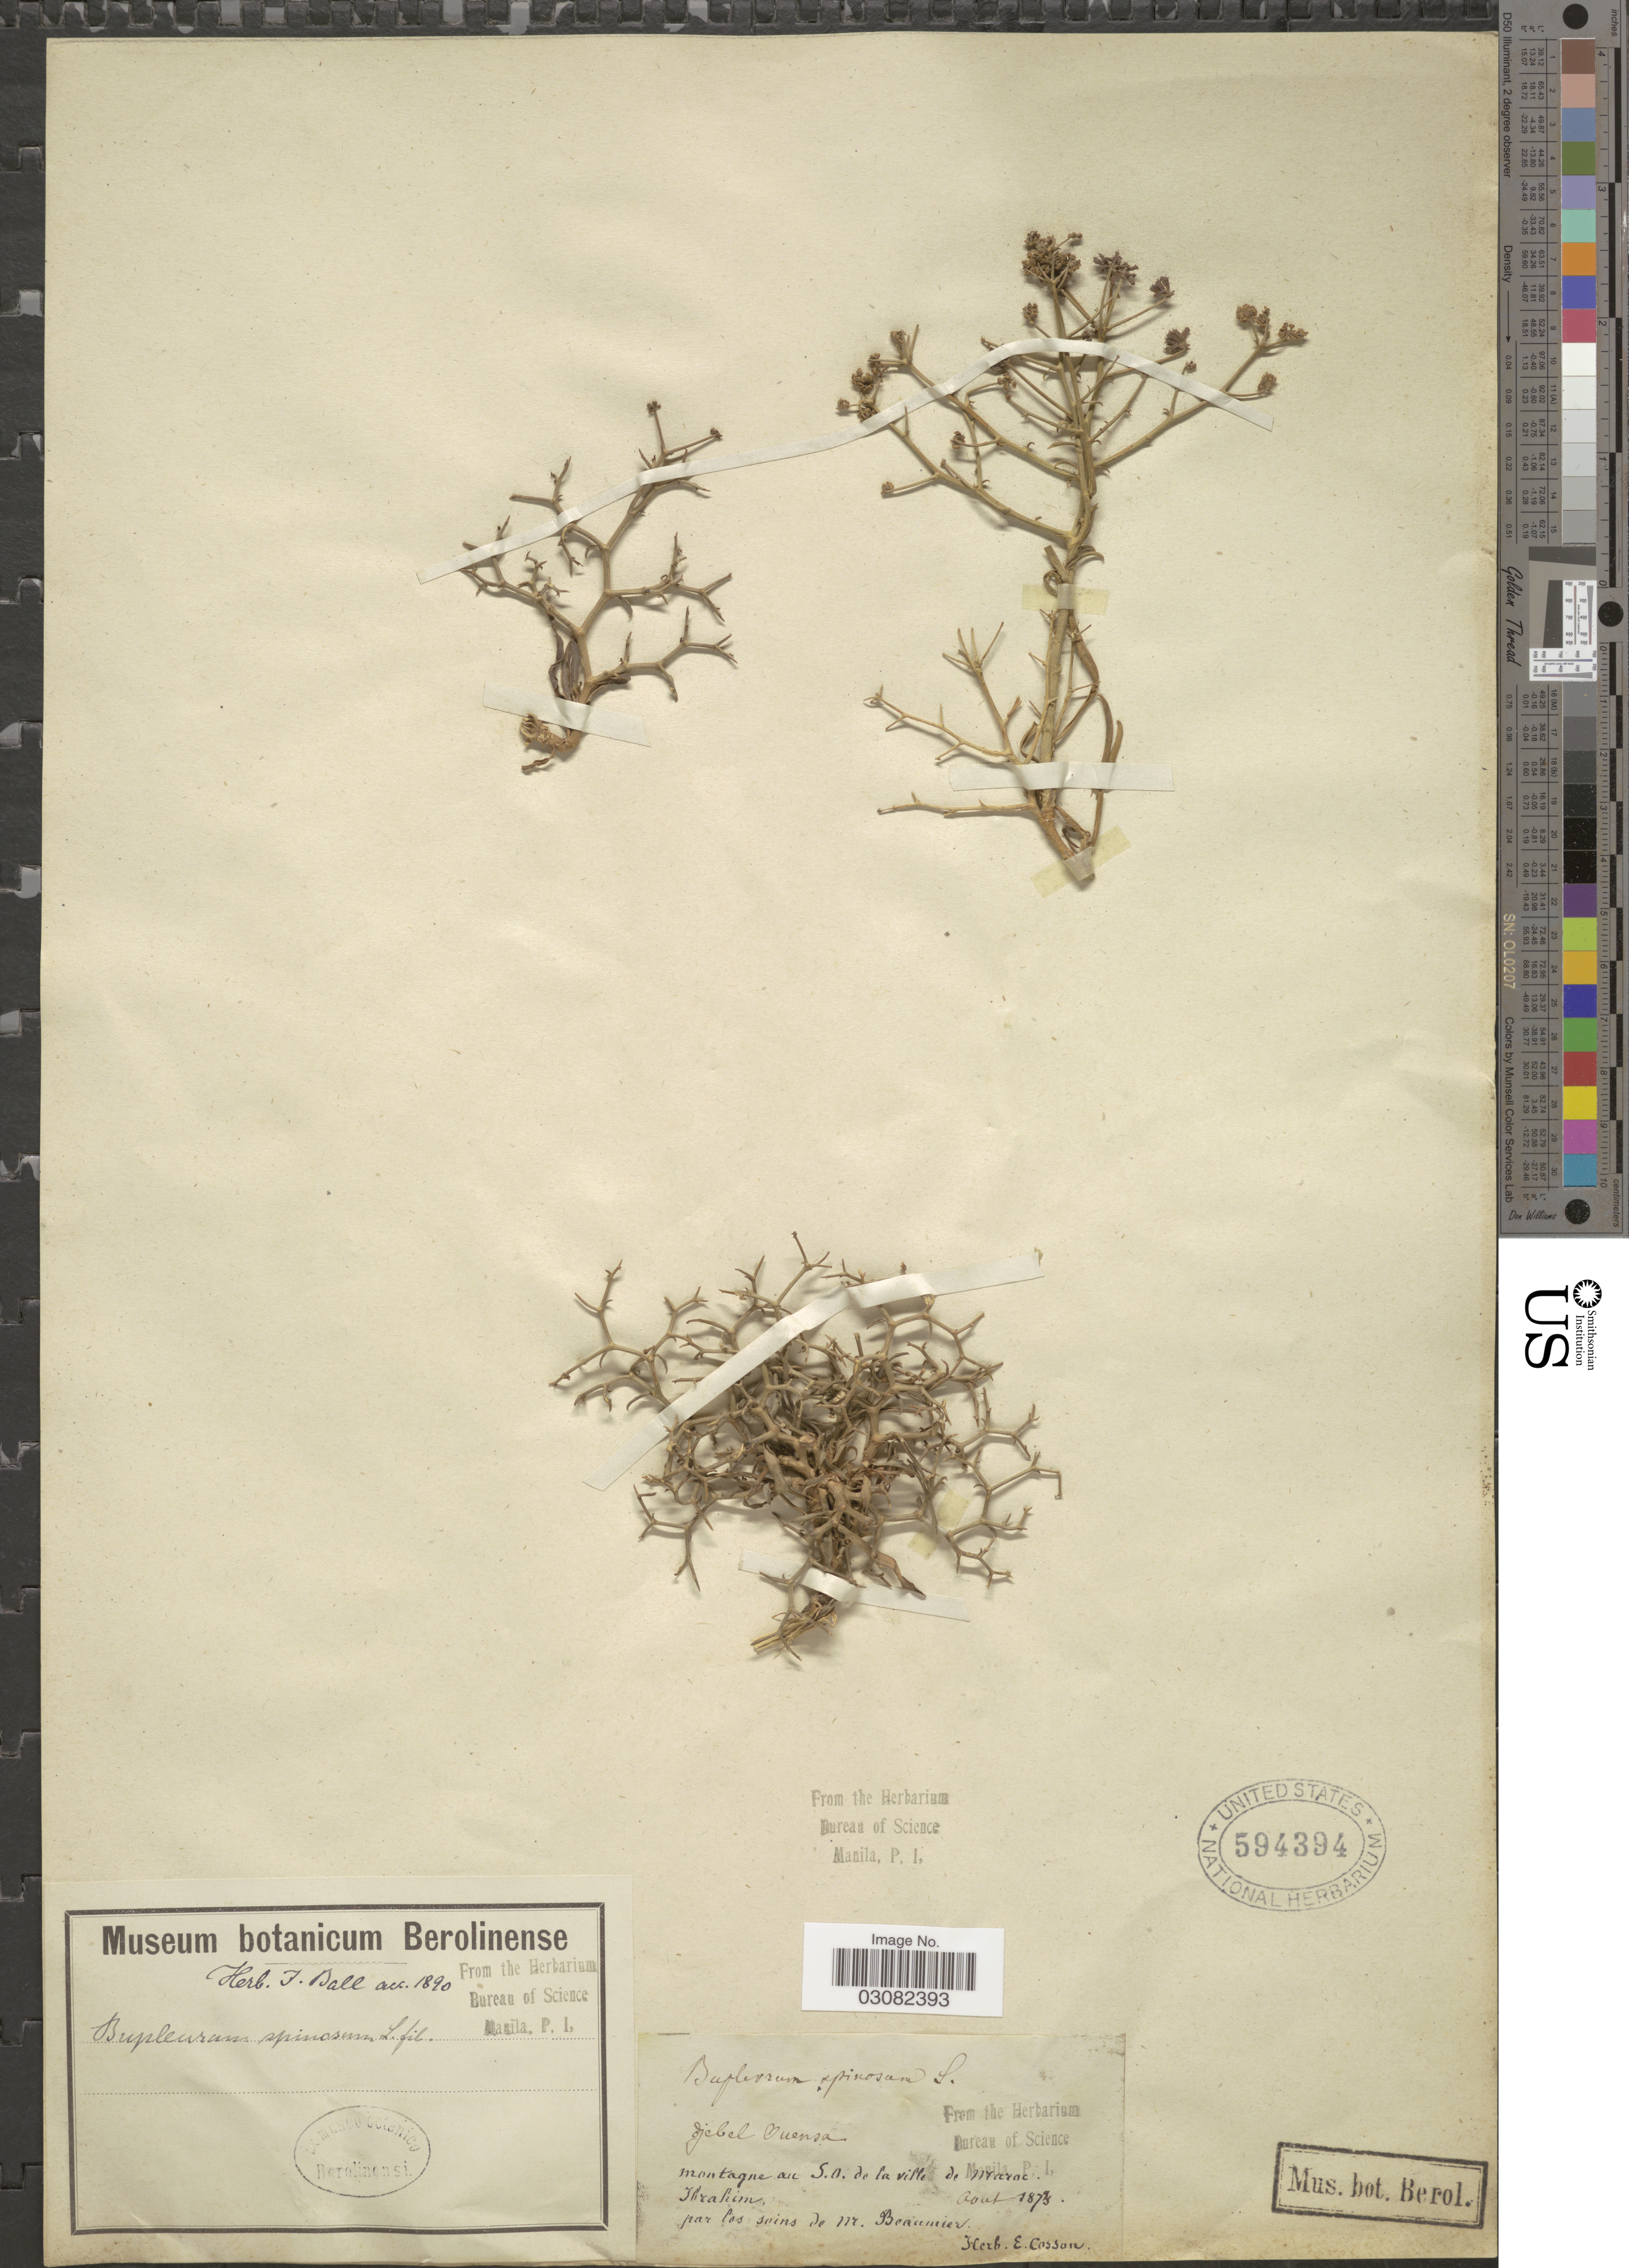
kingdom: Plantae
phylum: Tracheophyta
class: Magnoliopsida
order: Apiales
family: Apiaceae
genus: Bupleurum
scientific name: Bupleurum spinosum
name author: Gouan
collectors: -. Ibrahim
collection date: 1873-08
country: Morocco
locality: Montagne au S.O. de la ville de Maroc., par los soins de mr. Beaumier. [unsure placement]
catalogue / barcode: US 594394